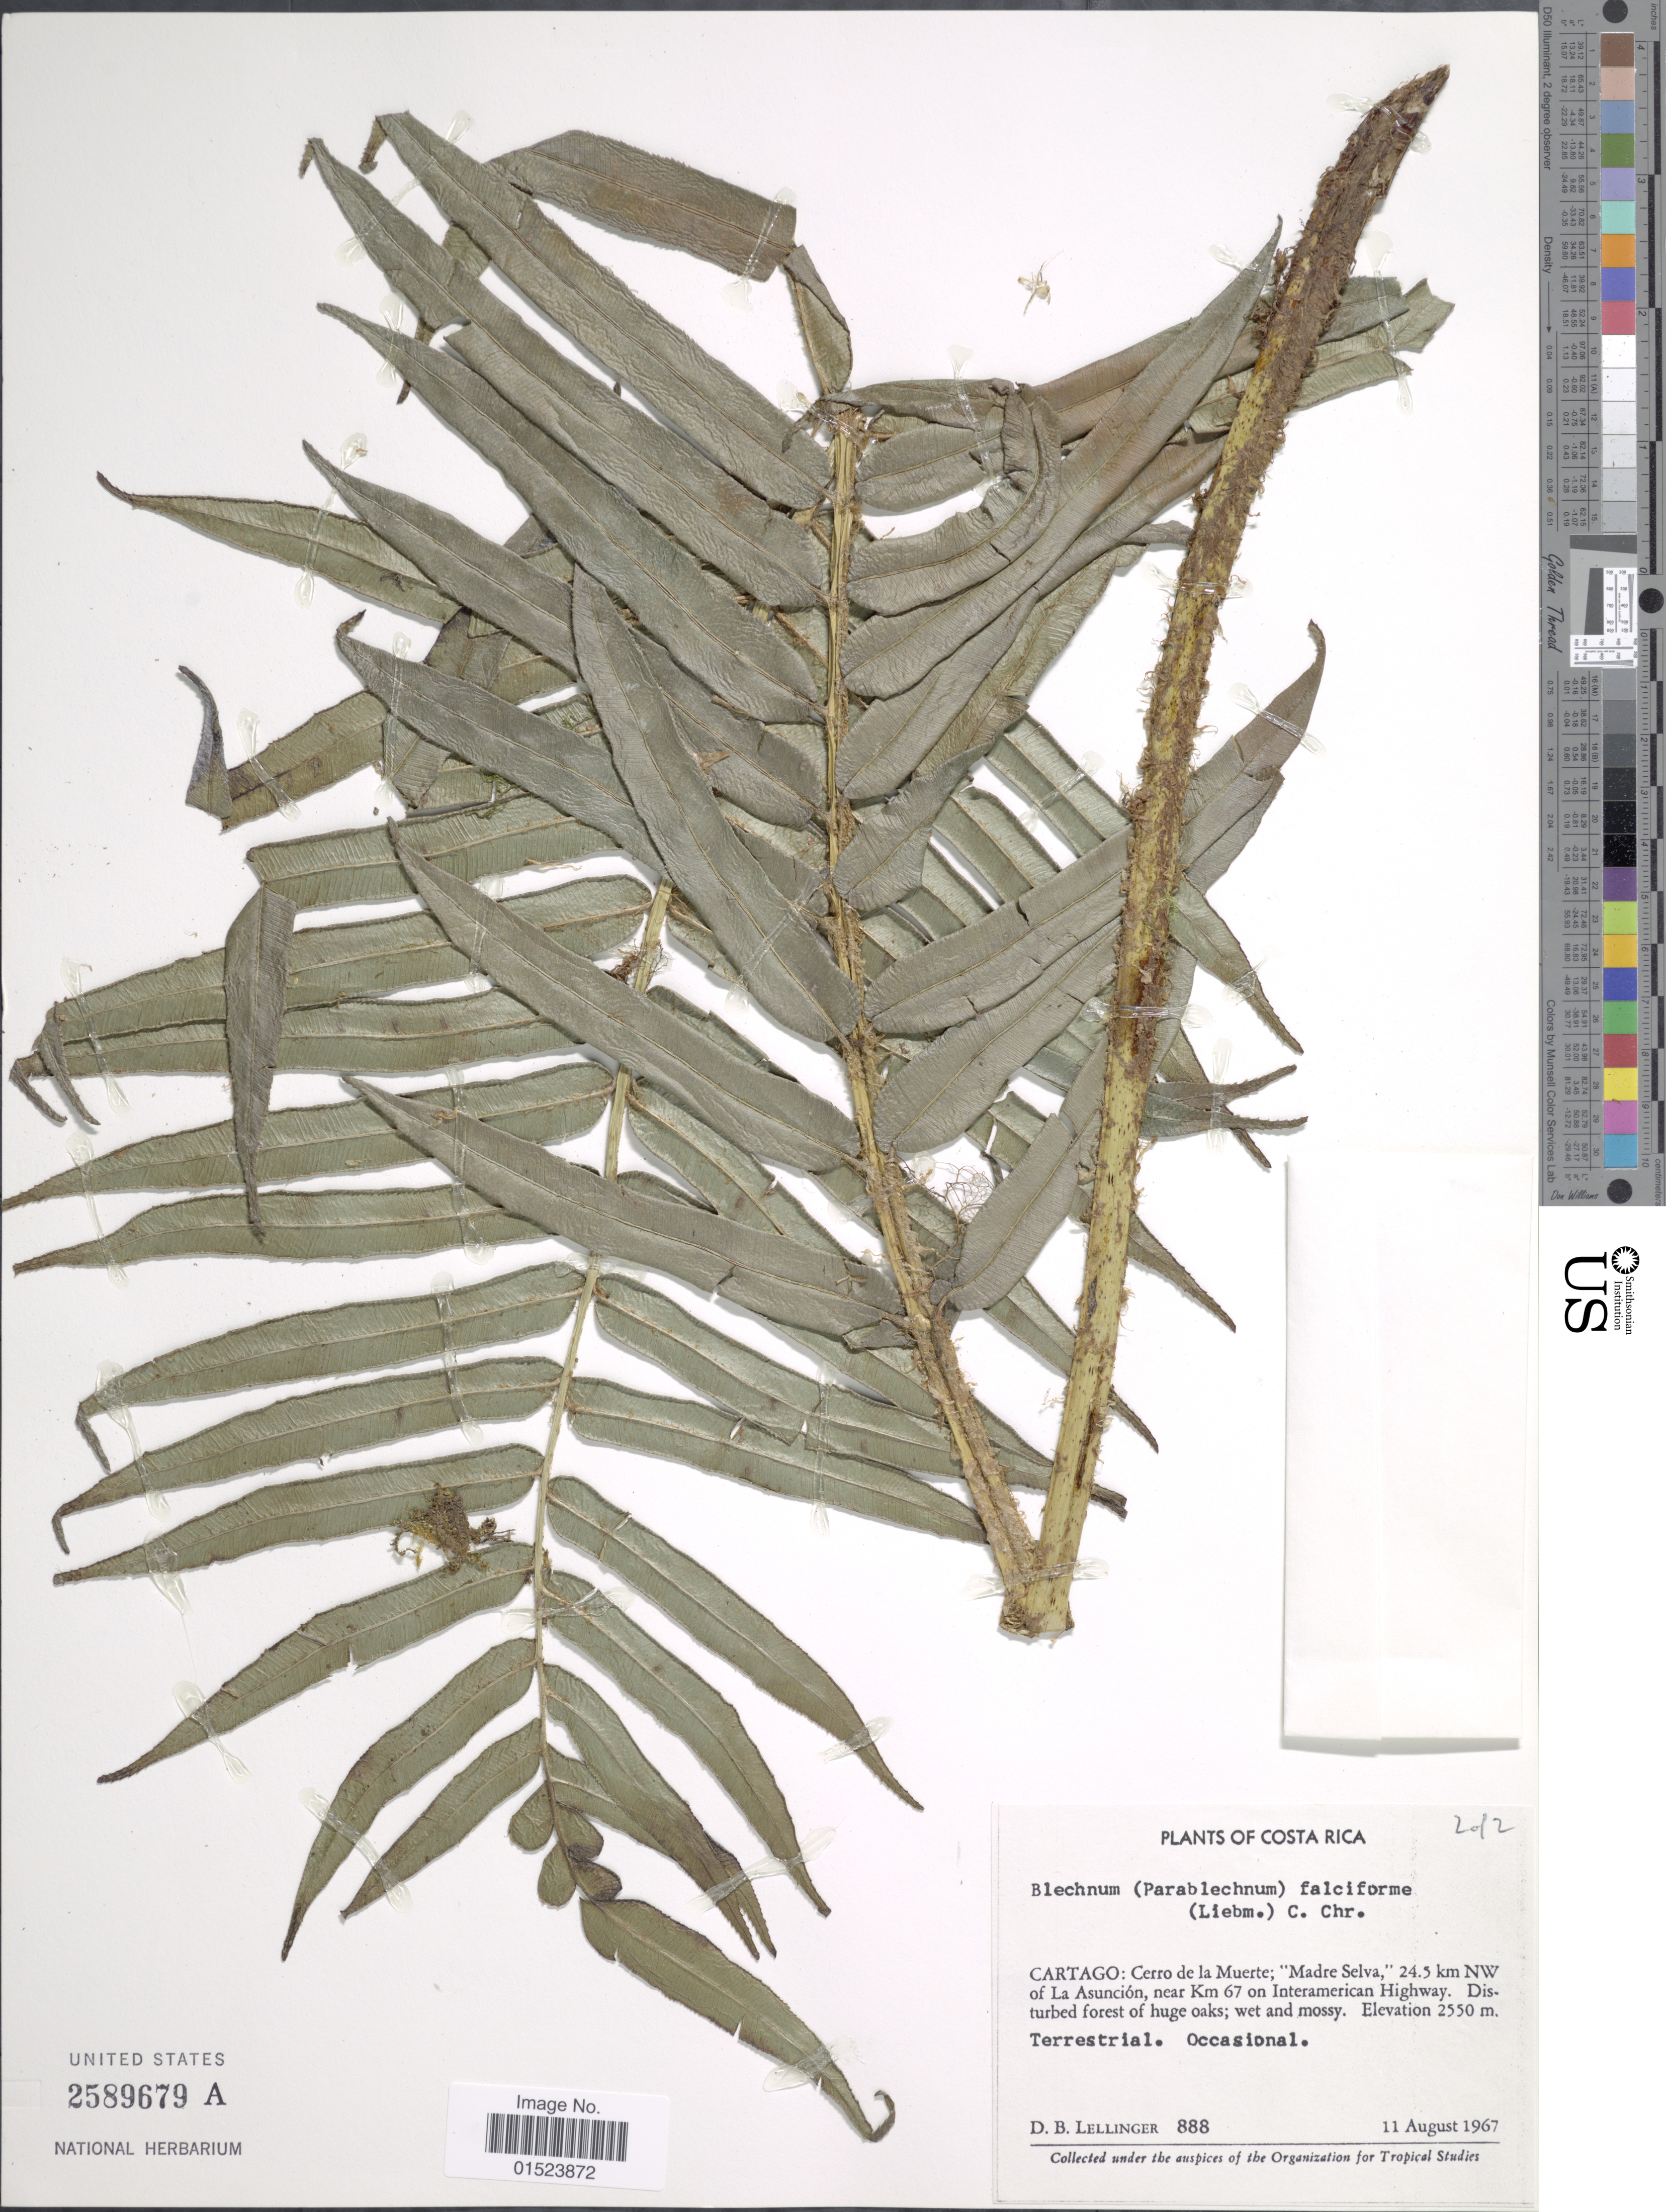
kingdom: Plantae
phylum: Tracheophyta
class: Polypodiopsida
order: Polypodiales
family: Blechnaceae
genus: Blechnum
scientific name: Blechnum falciforme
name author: (Liebm.) C. Chr.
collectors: D. B. Lellinger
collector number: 888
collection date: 1967-08-11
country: Costa Rica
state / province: Cartago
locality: Cerro de la Muerte; "Madre Selva," 24.5 km NW of La Asunción, near Km 67 on Interamerican Highway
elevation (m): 2550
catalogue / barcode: US 2589679A